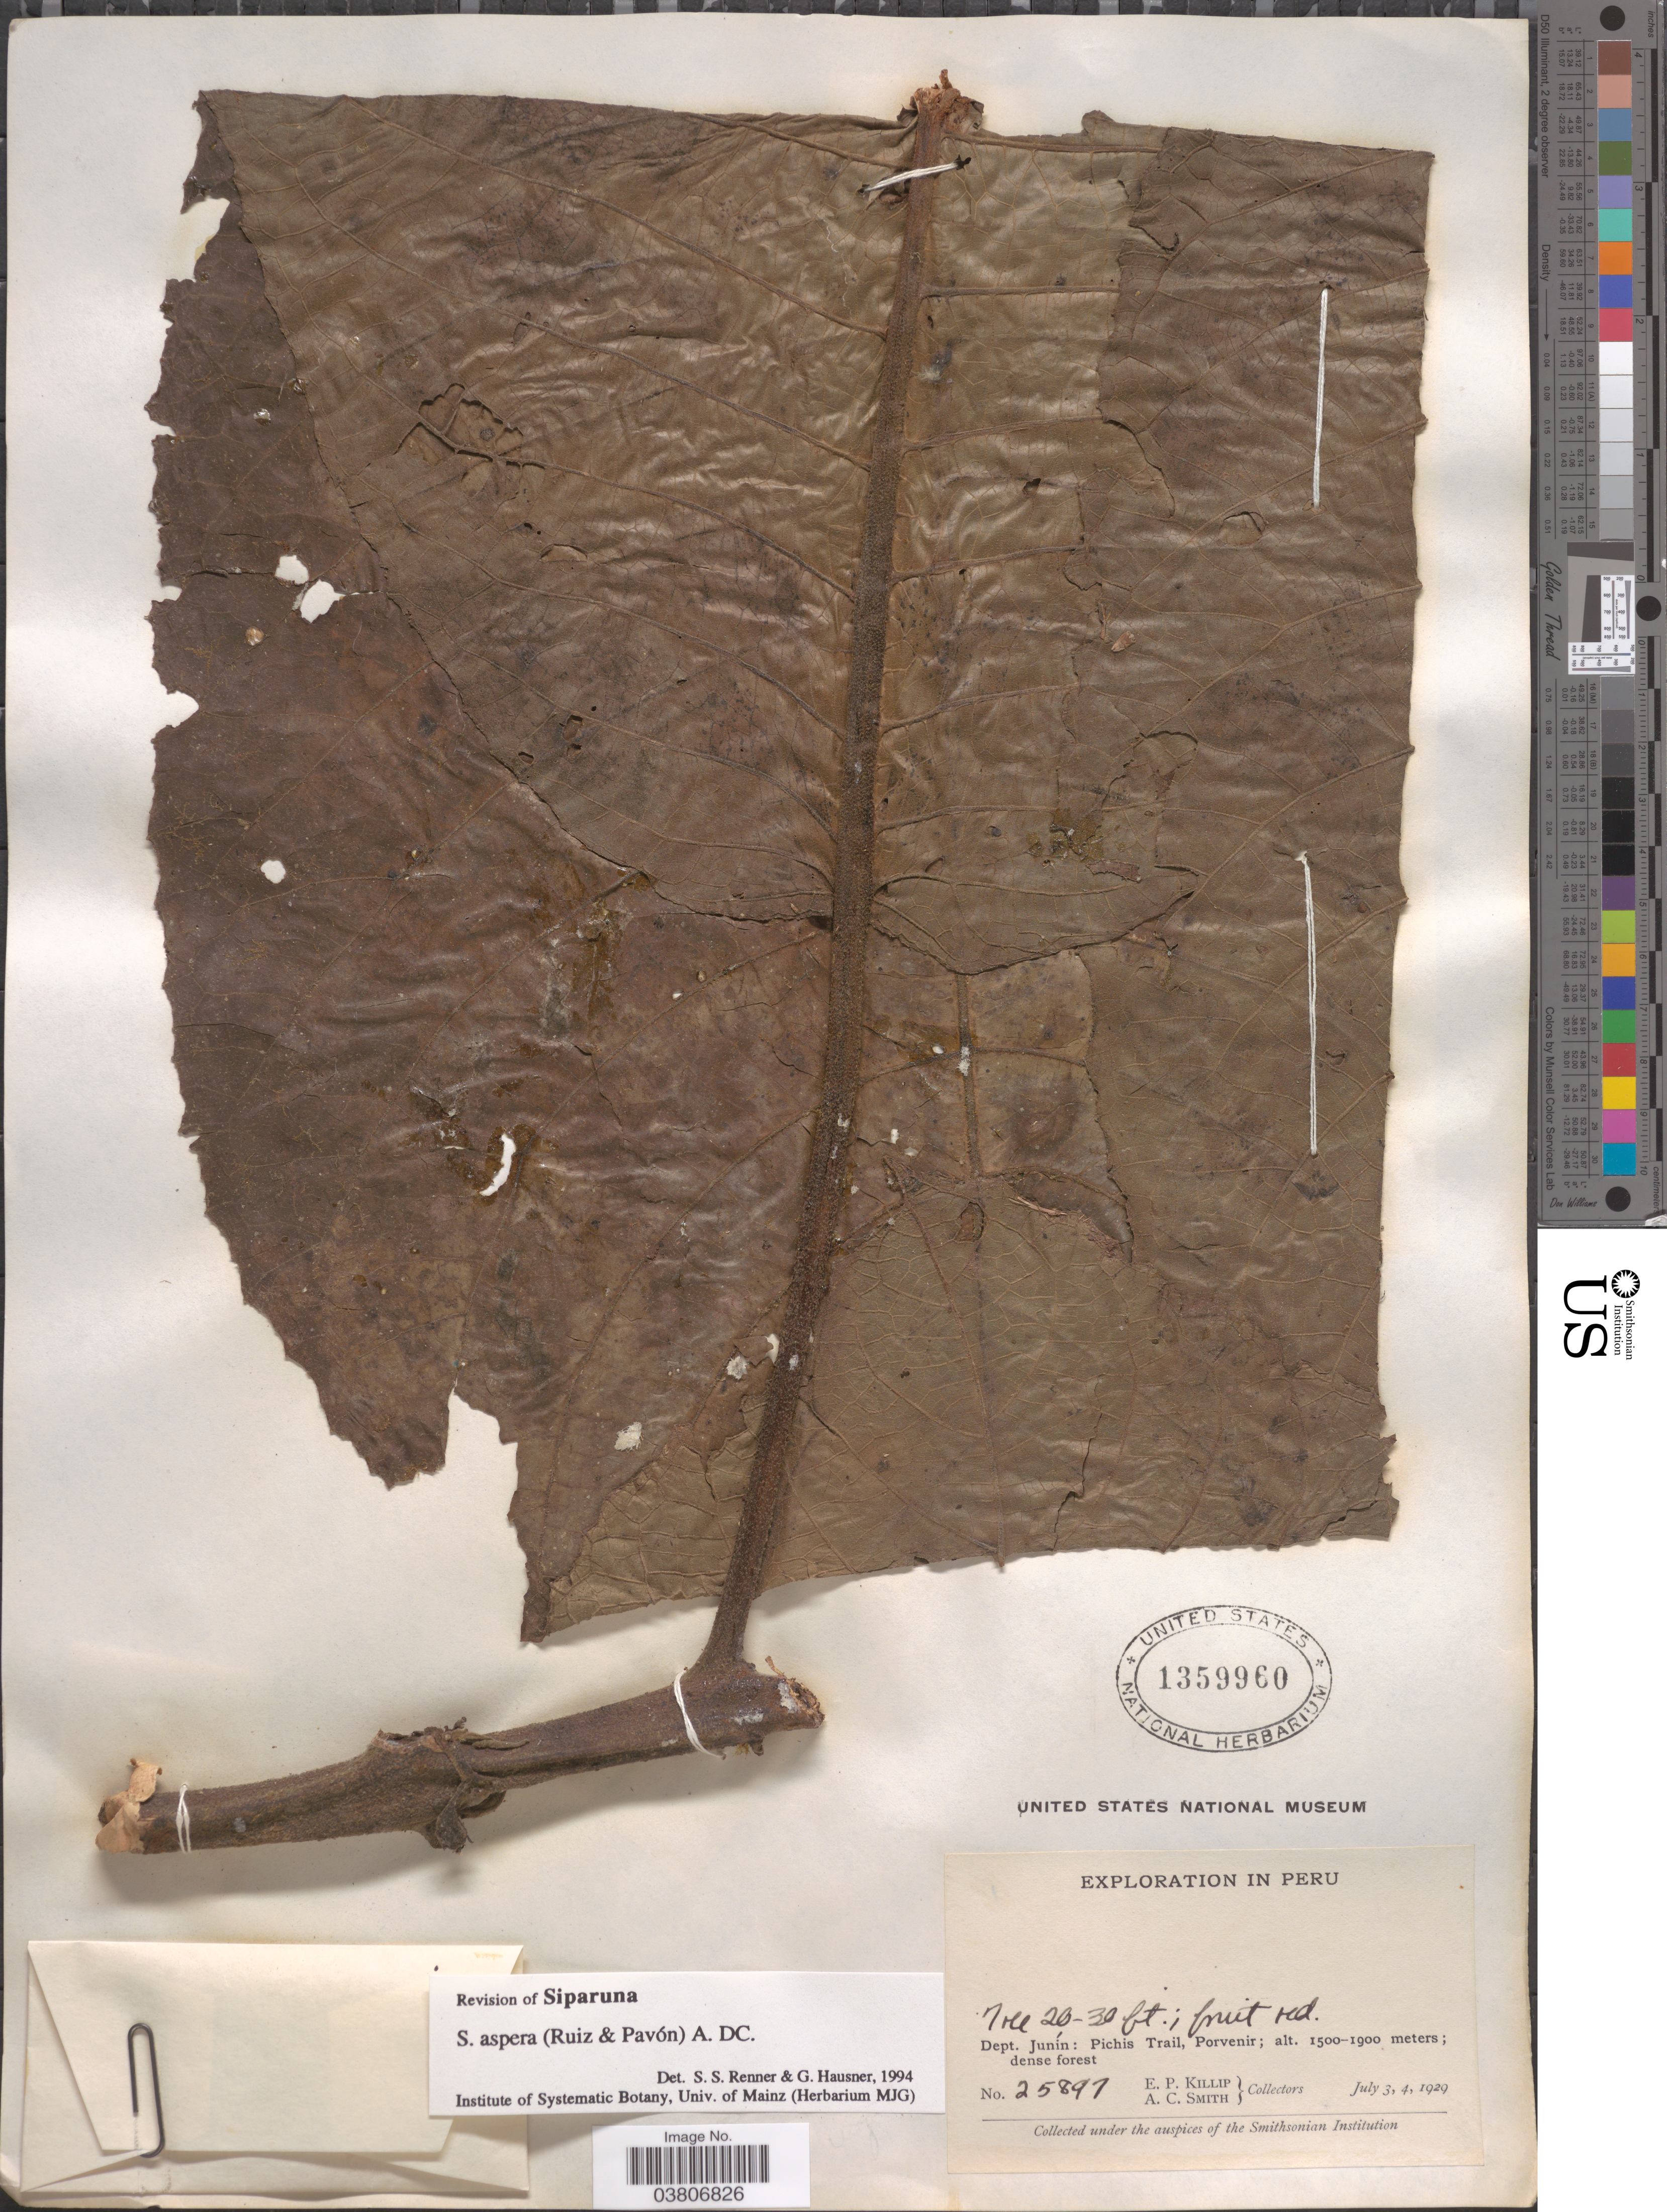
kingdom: Plantae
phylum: Tracheophyta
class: Magnoliopsida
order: Laurales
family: Siparunaceae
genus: Siparuna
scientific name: Siparuna aspera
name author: (Ruiz & Pav.) A. DC.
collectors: E. P. Killip & A. C. Smith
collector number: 25897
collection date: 1929-07-03/1929-07-04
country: Peru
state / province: Junín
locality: Dept. Junín: Pichis Trail, Porvenir.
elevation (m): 1500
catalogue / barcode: US 1359960